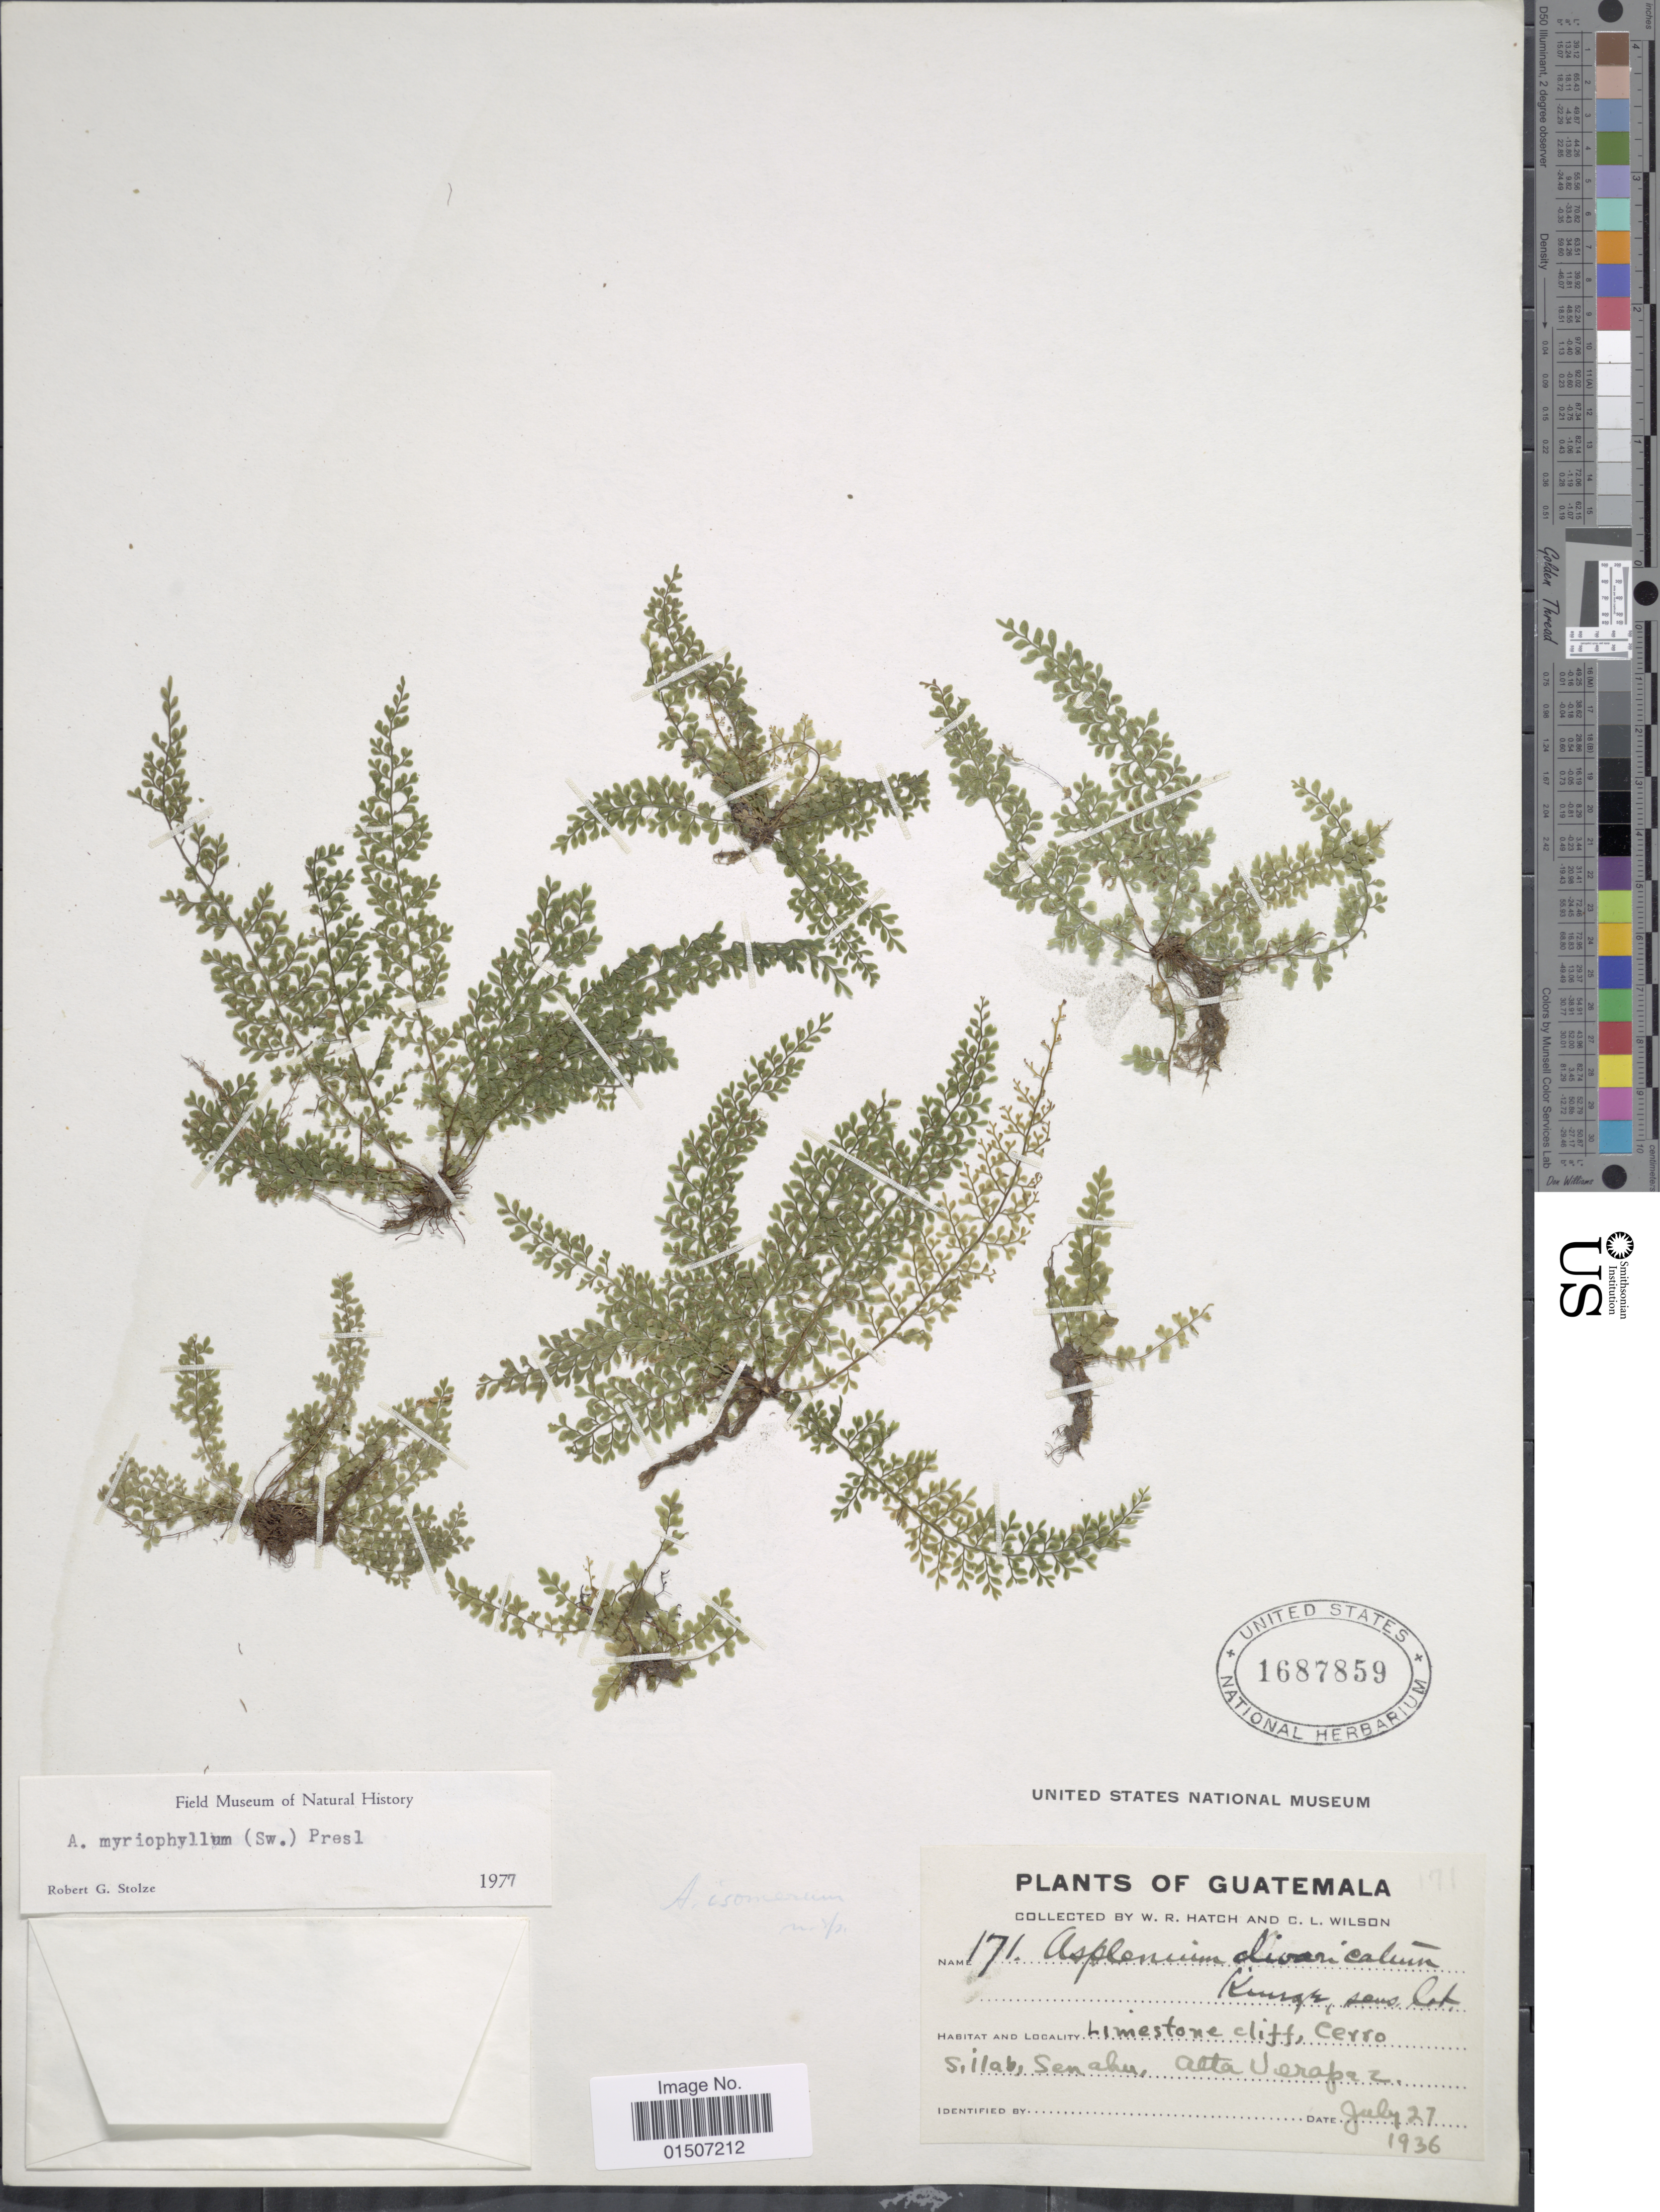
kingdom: Plantae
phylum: Tracheophyta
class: Polypodiopsida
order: Polypodiales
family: Aspleniaceae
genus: Asplenium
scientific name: Asplenium myriophyllum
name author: (Sw.) C. Presl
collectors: W. Hatch & C. L. Wilson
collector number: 171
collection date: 1936-07-27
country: Guatemala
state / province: Alta Verapaz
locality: Limestone cliff, Cerro Sillab, Senahu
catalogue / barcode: US 1687859